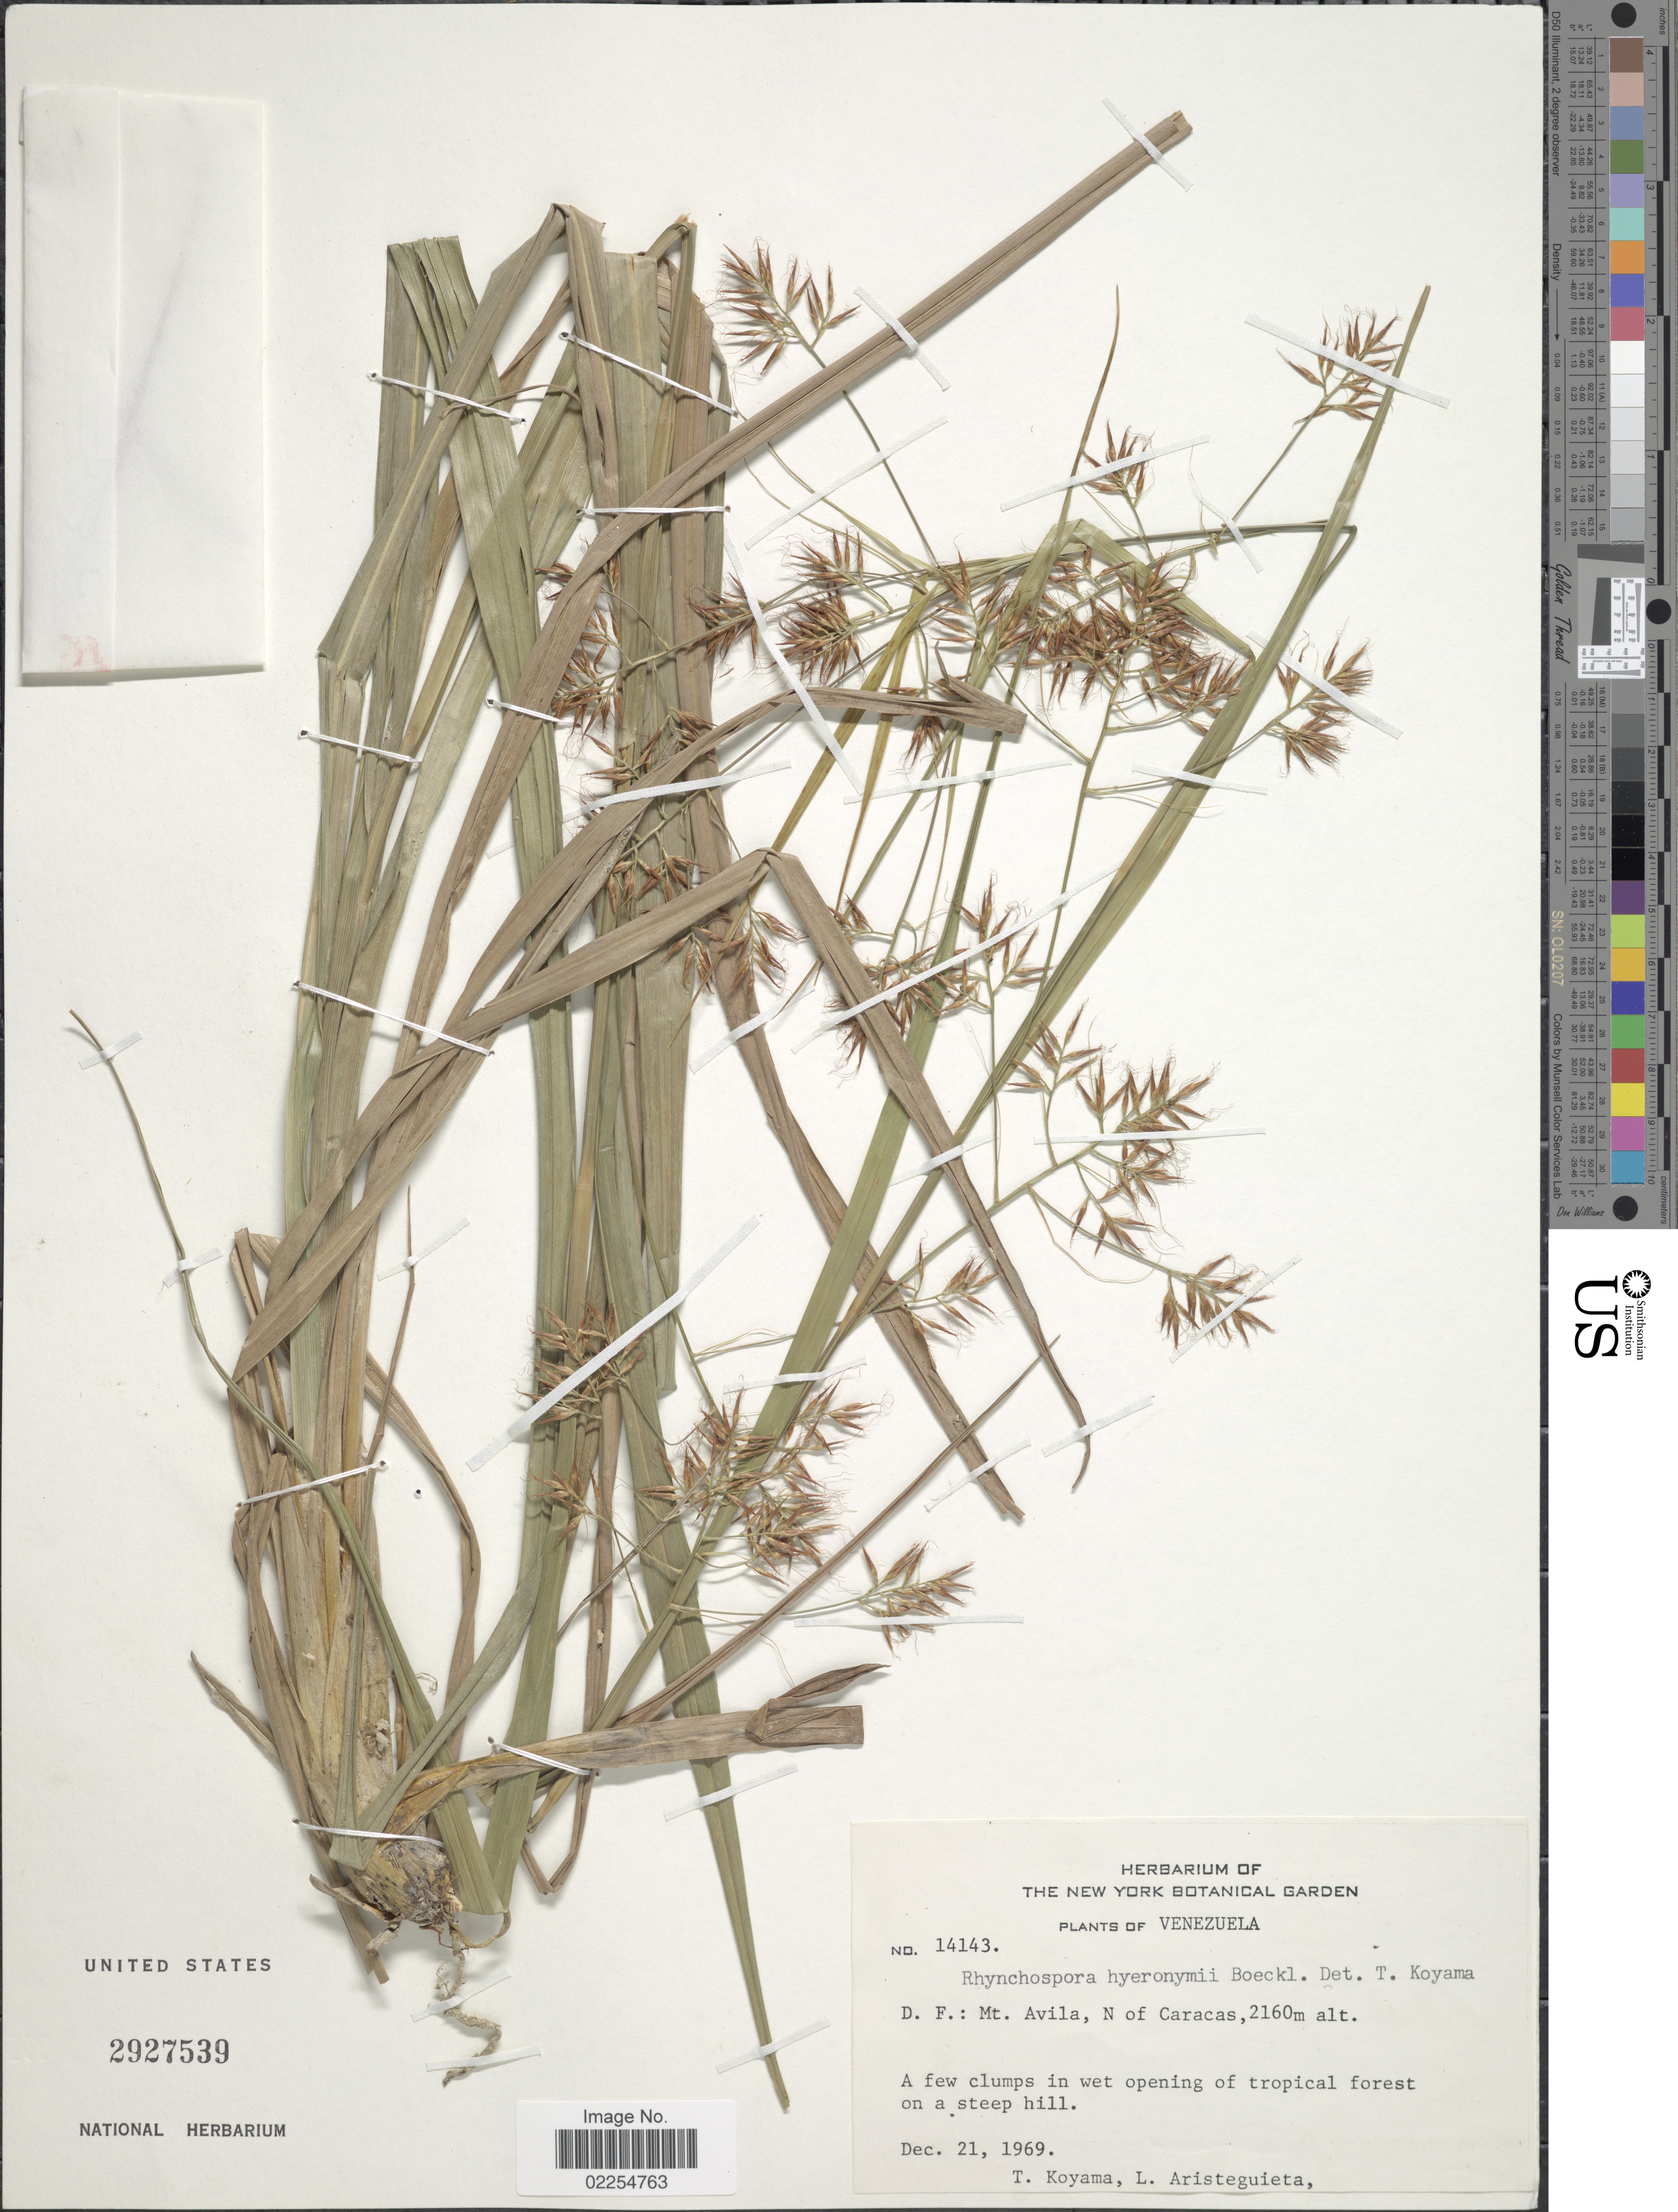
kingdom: Plantae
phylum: Tracheophyta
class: Liliopsida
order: Poales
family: Cyperaceae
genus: Rhynchospora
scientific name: Rhynchospora hieronymi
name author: Boeckeler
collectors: T. Koyama & L. Aristeguieta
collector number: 14143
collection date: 1969-12-21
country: Venezuela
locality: D.F., Mt. Avila, N of Caracas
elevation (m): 2160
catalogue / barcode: US 2927539